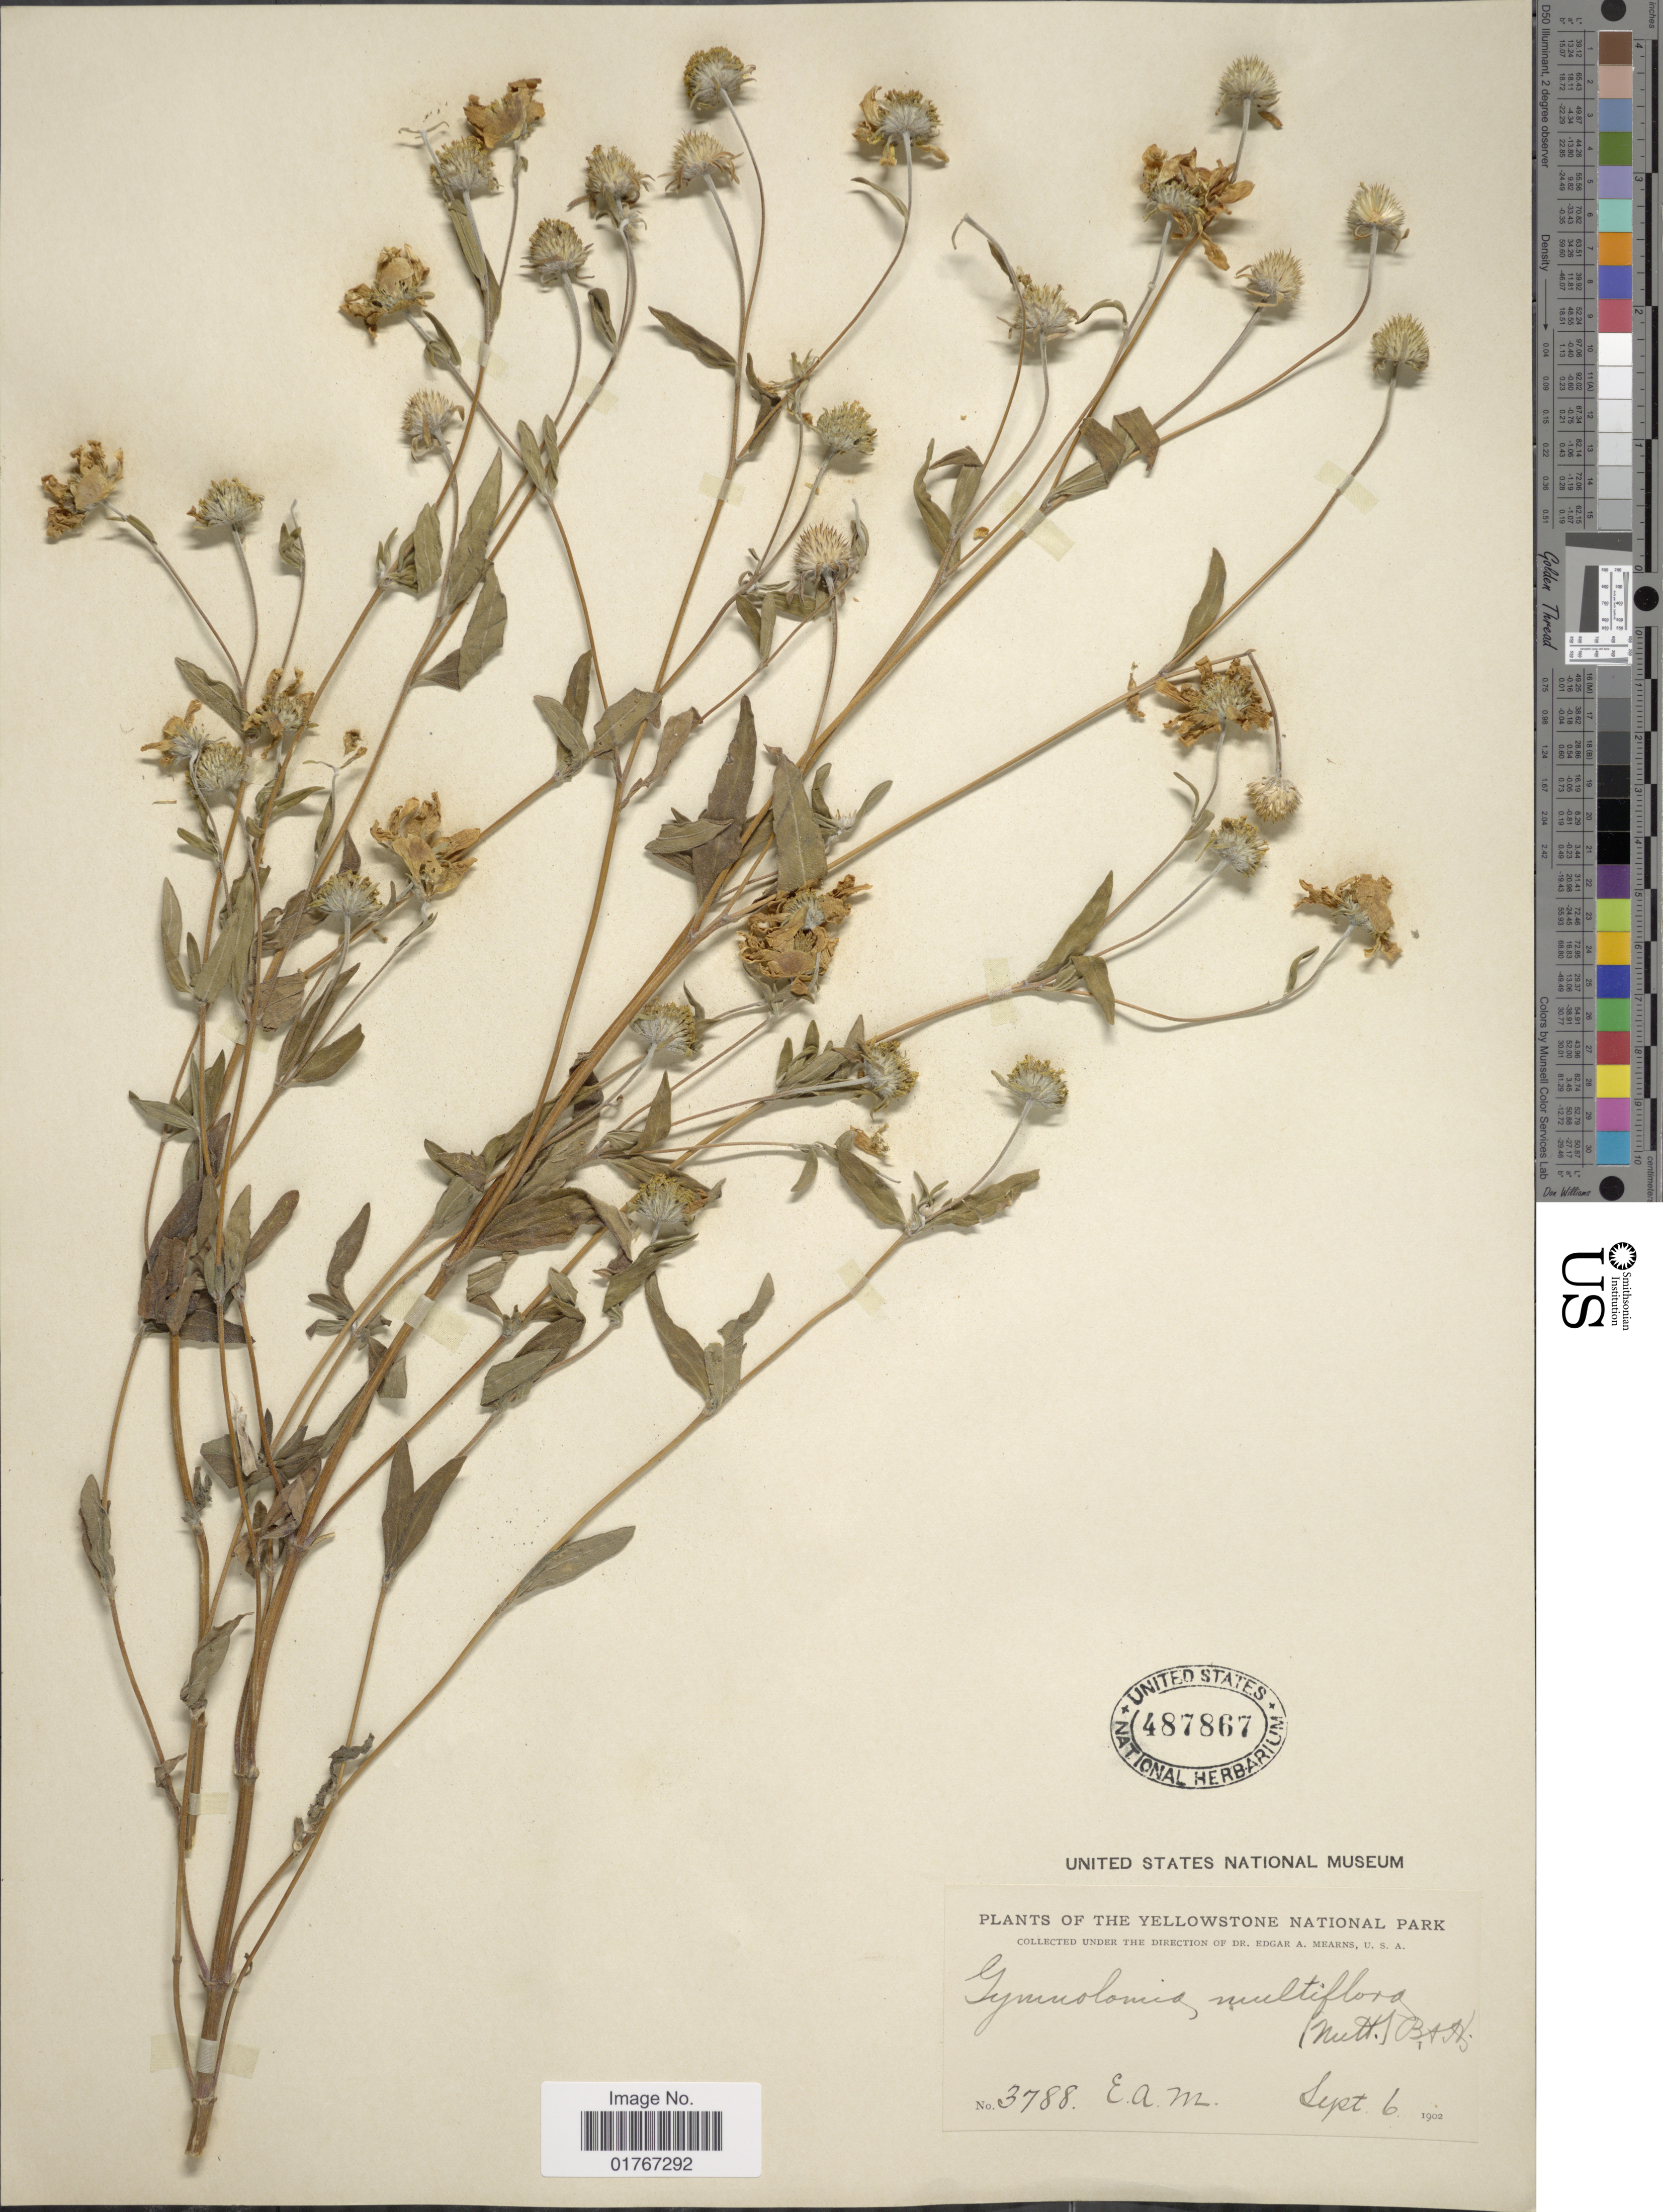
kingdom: Plantae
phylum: Tracheophyta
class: Magnoliopsida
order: Asterales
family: Asteraceae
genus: Heliomeris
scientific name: Heliomeris multiflora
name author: Nutt.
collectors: E. A. Mearns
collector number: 3788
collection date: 1902-09-06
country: United States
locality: The Yellowstone National Park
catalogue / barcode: US 487867